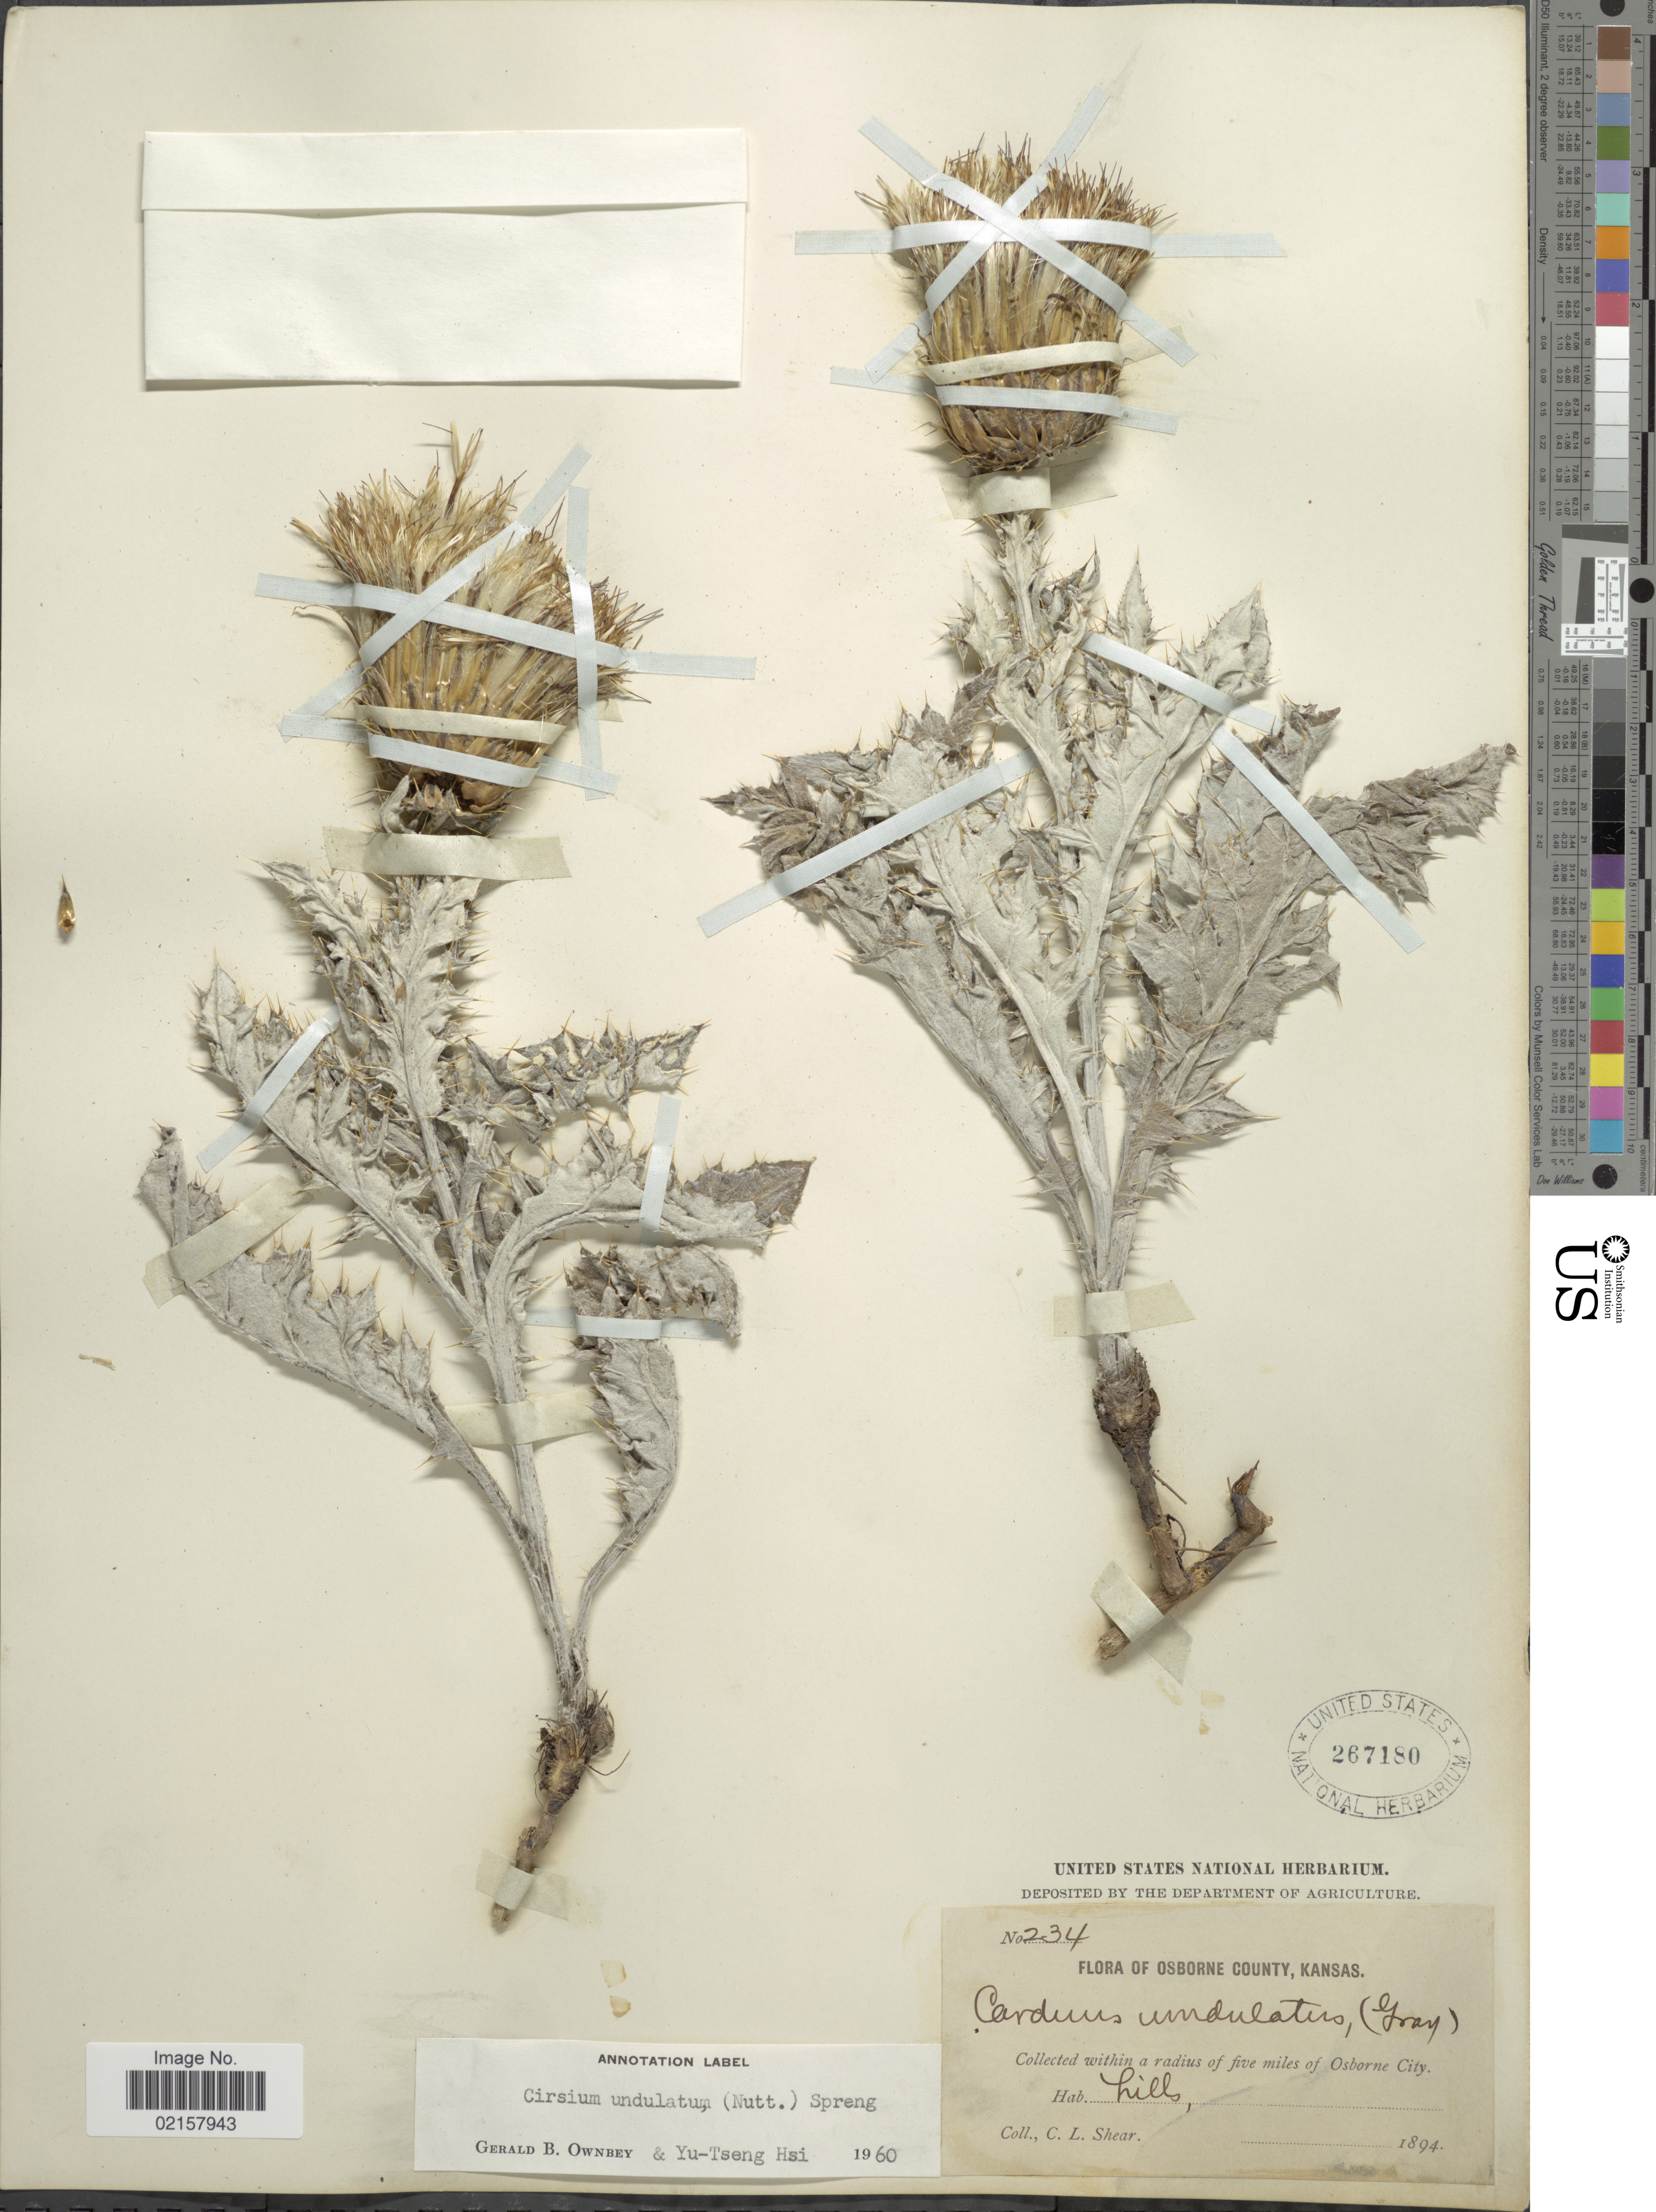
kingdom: Plantae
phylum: Tracheophyta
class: Magnoliopsida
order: Asterales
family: Asteraceae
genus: Cirsium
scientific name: Cirsium undulatum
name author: (Nutt.) Spreng.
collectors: C. L. Shear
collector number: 234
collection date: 1894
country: United States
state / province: Kansas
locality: Osborne County, within a radius of five miles of Osborne City, hills.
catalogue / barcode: US 267180